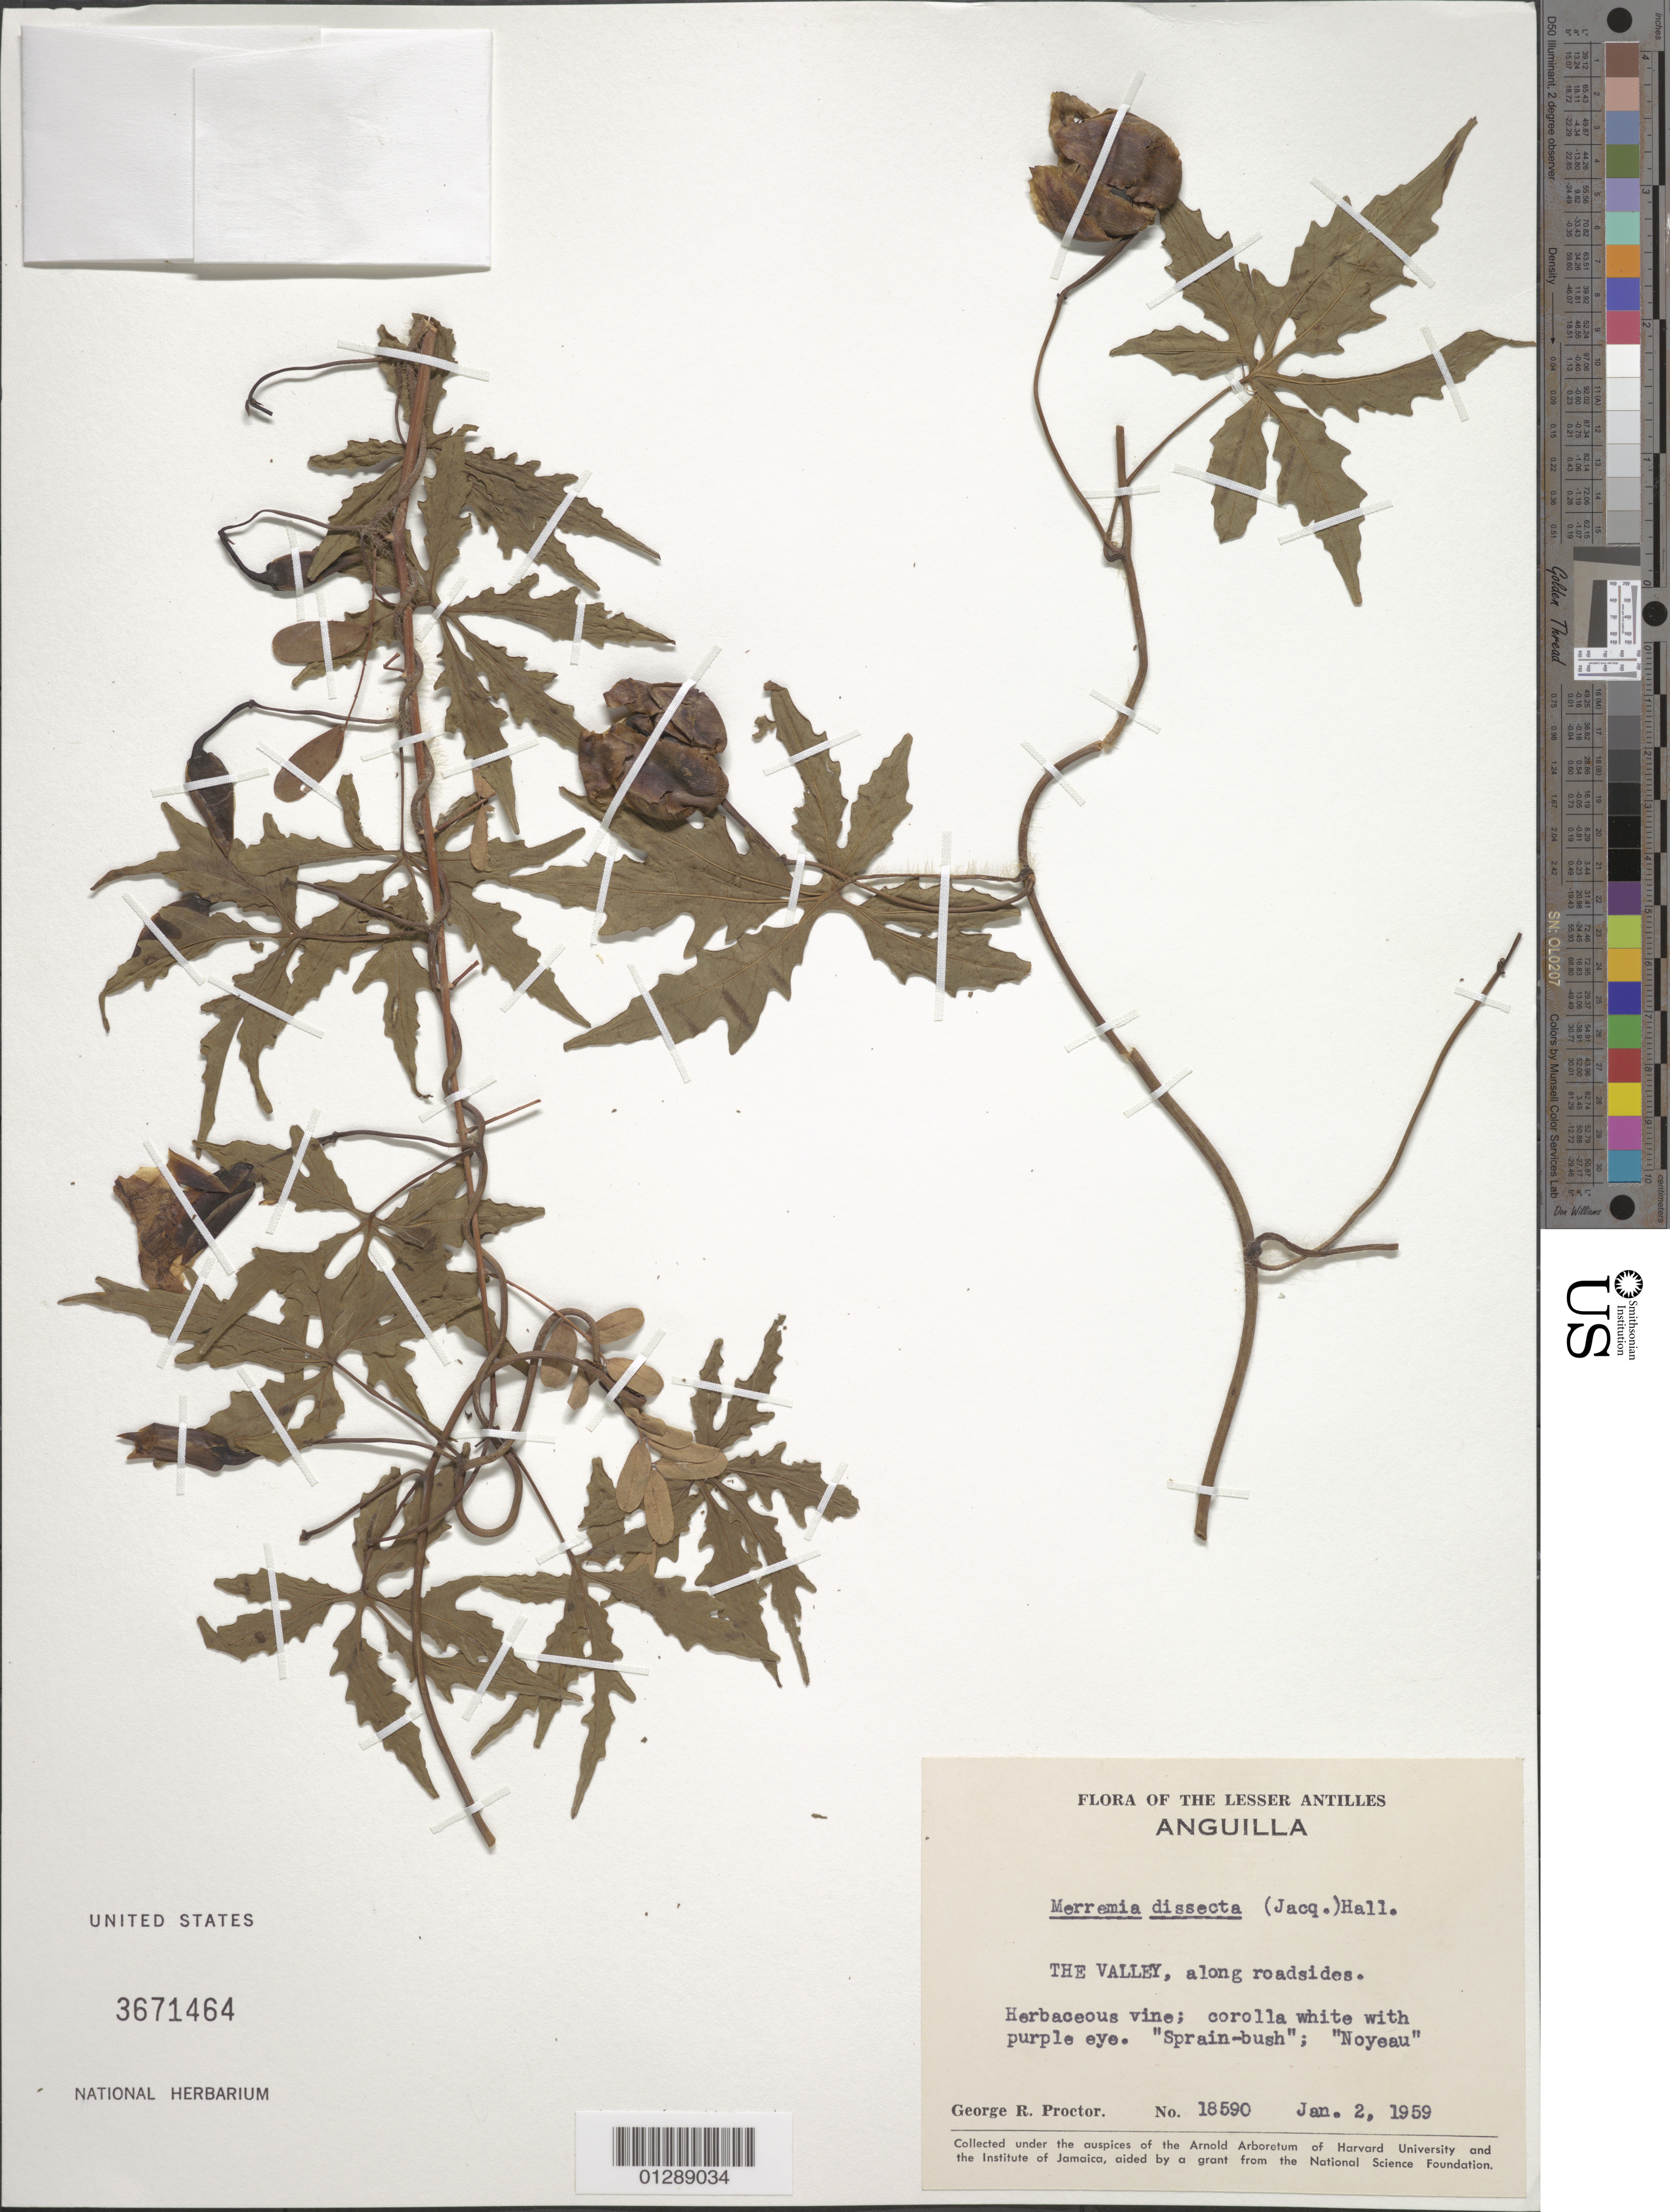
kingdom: Plantae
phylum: Tracheophyta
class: Magnoliopsida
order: Solanales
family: Convolvulaceae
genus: Distimake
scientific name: Distimake dissectus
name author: (Jacq.) A. R. Simões & Staples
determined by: Strong, Mark T., (BOT), Smithsonian Institution - National Museum of Natural History (UNITED STATES)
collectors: G. R. Proctor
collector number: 18590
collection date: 1959-01-02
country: Anguilla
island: Anguilla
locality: The Valley.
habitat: Along roadsides.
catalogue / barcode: US 3671464